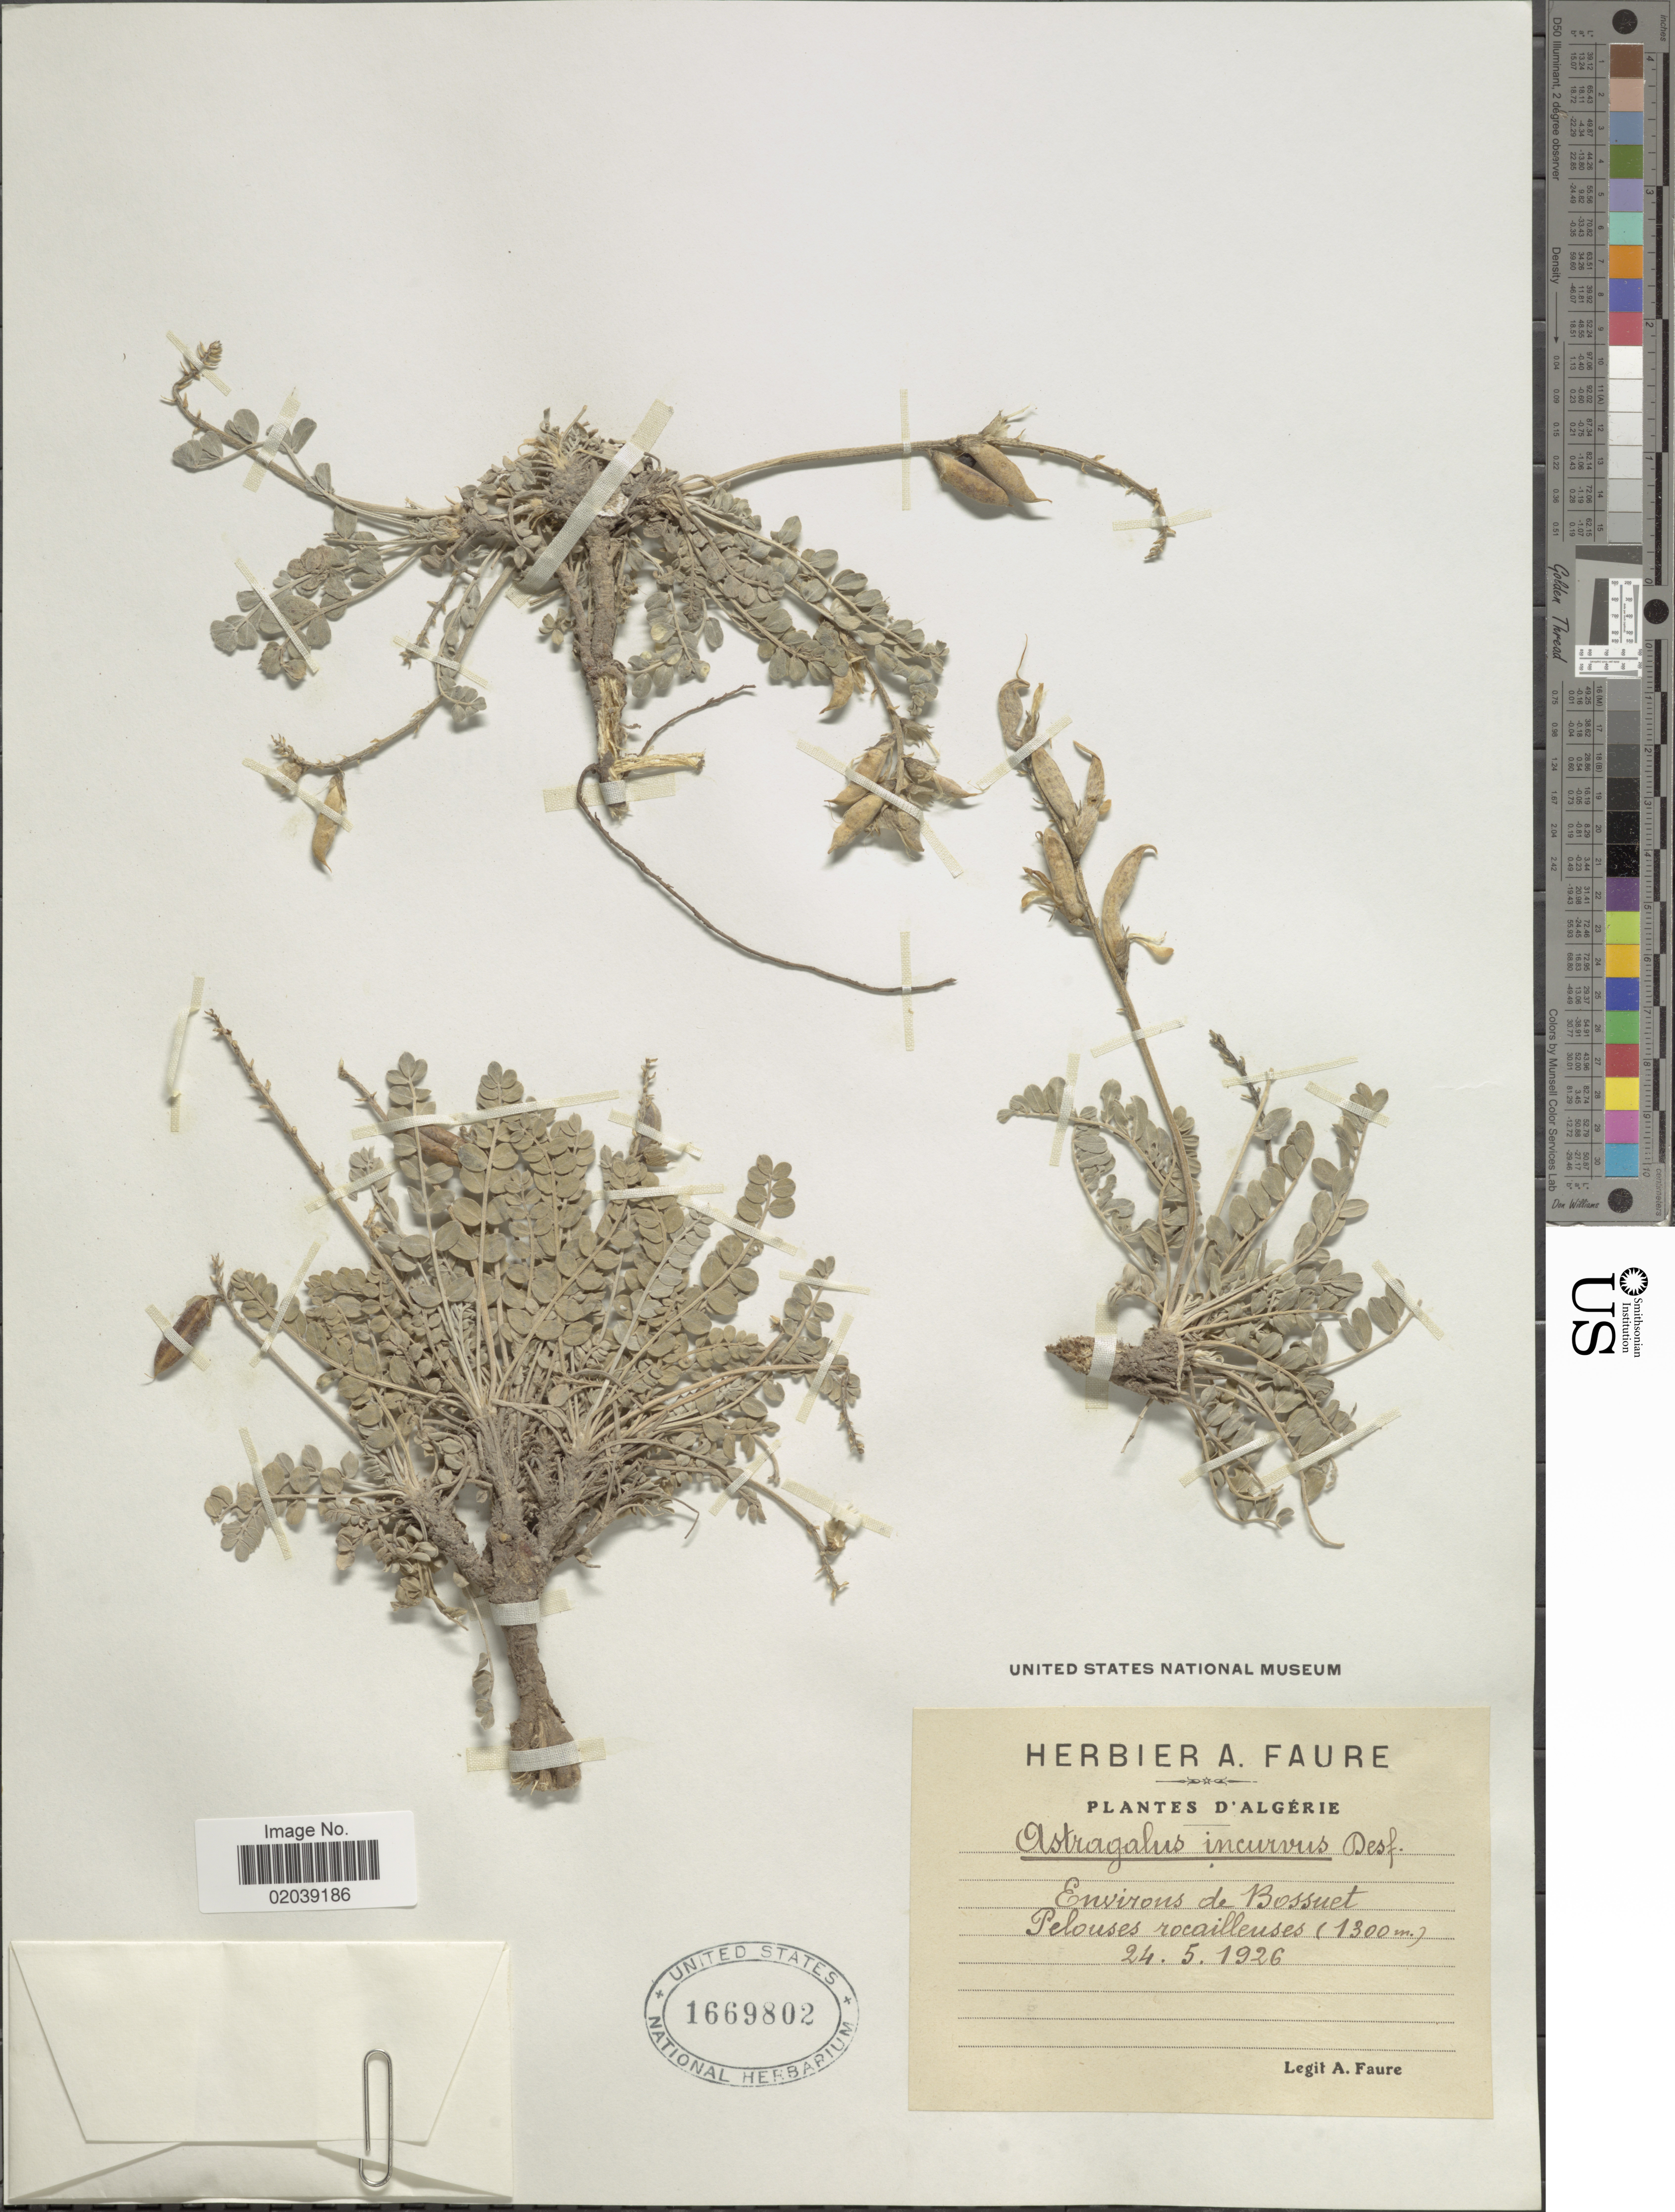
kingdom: Plantae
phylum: Tracheophyta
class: Magnoliopsida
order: Fabales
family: Fabaceae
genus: Astragalus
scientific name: Astragalus incurvus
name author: Desf.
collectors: A. Faure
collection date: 1926-05-24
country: Algeria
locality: Environs de Bossuet. Pelouses rocailleuses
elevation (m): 1300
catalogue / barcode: US 1669802